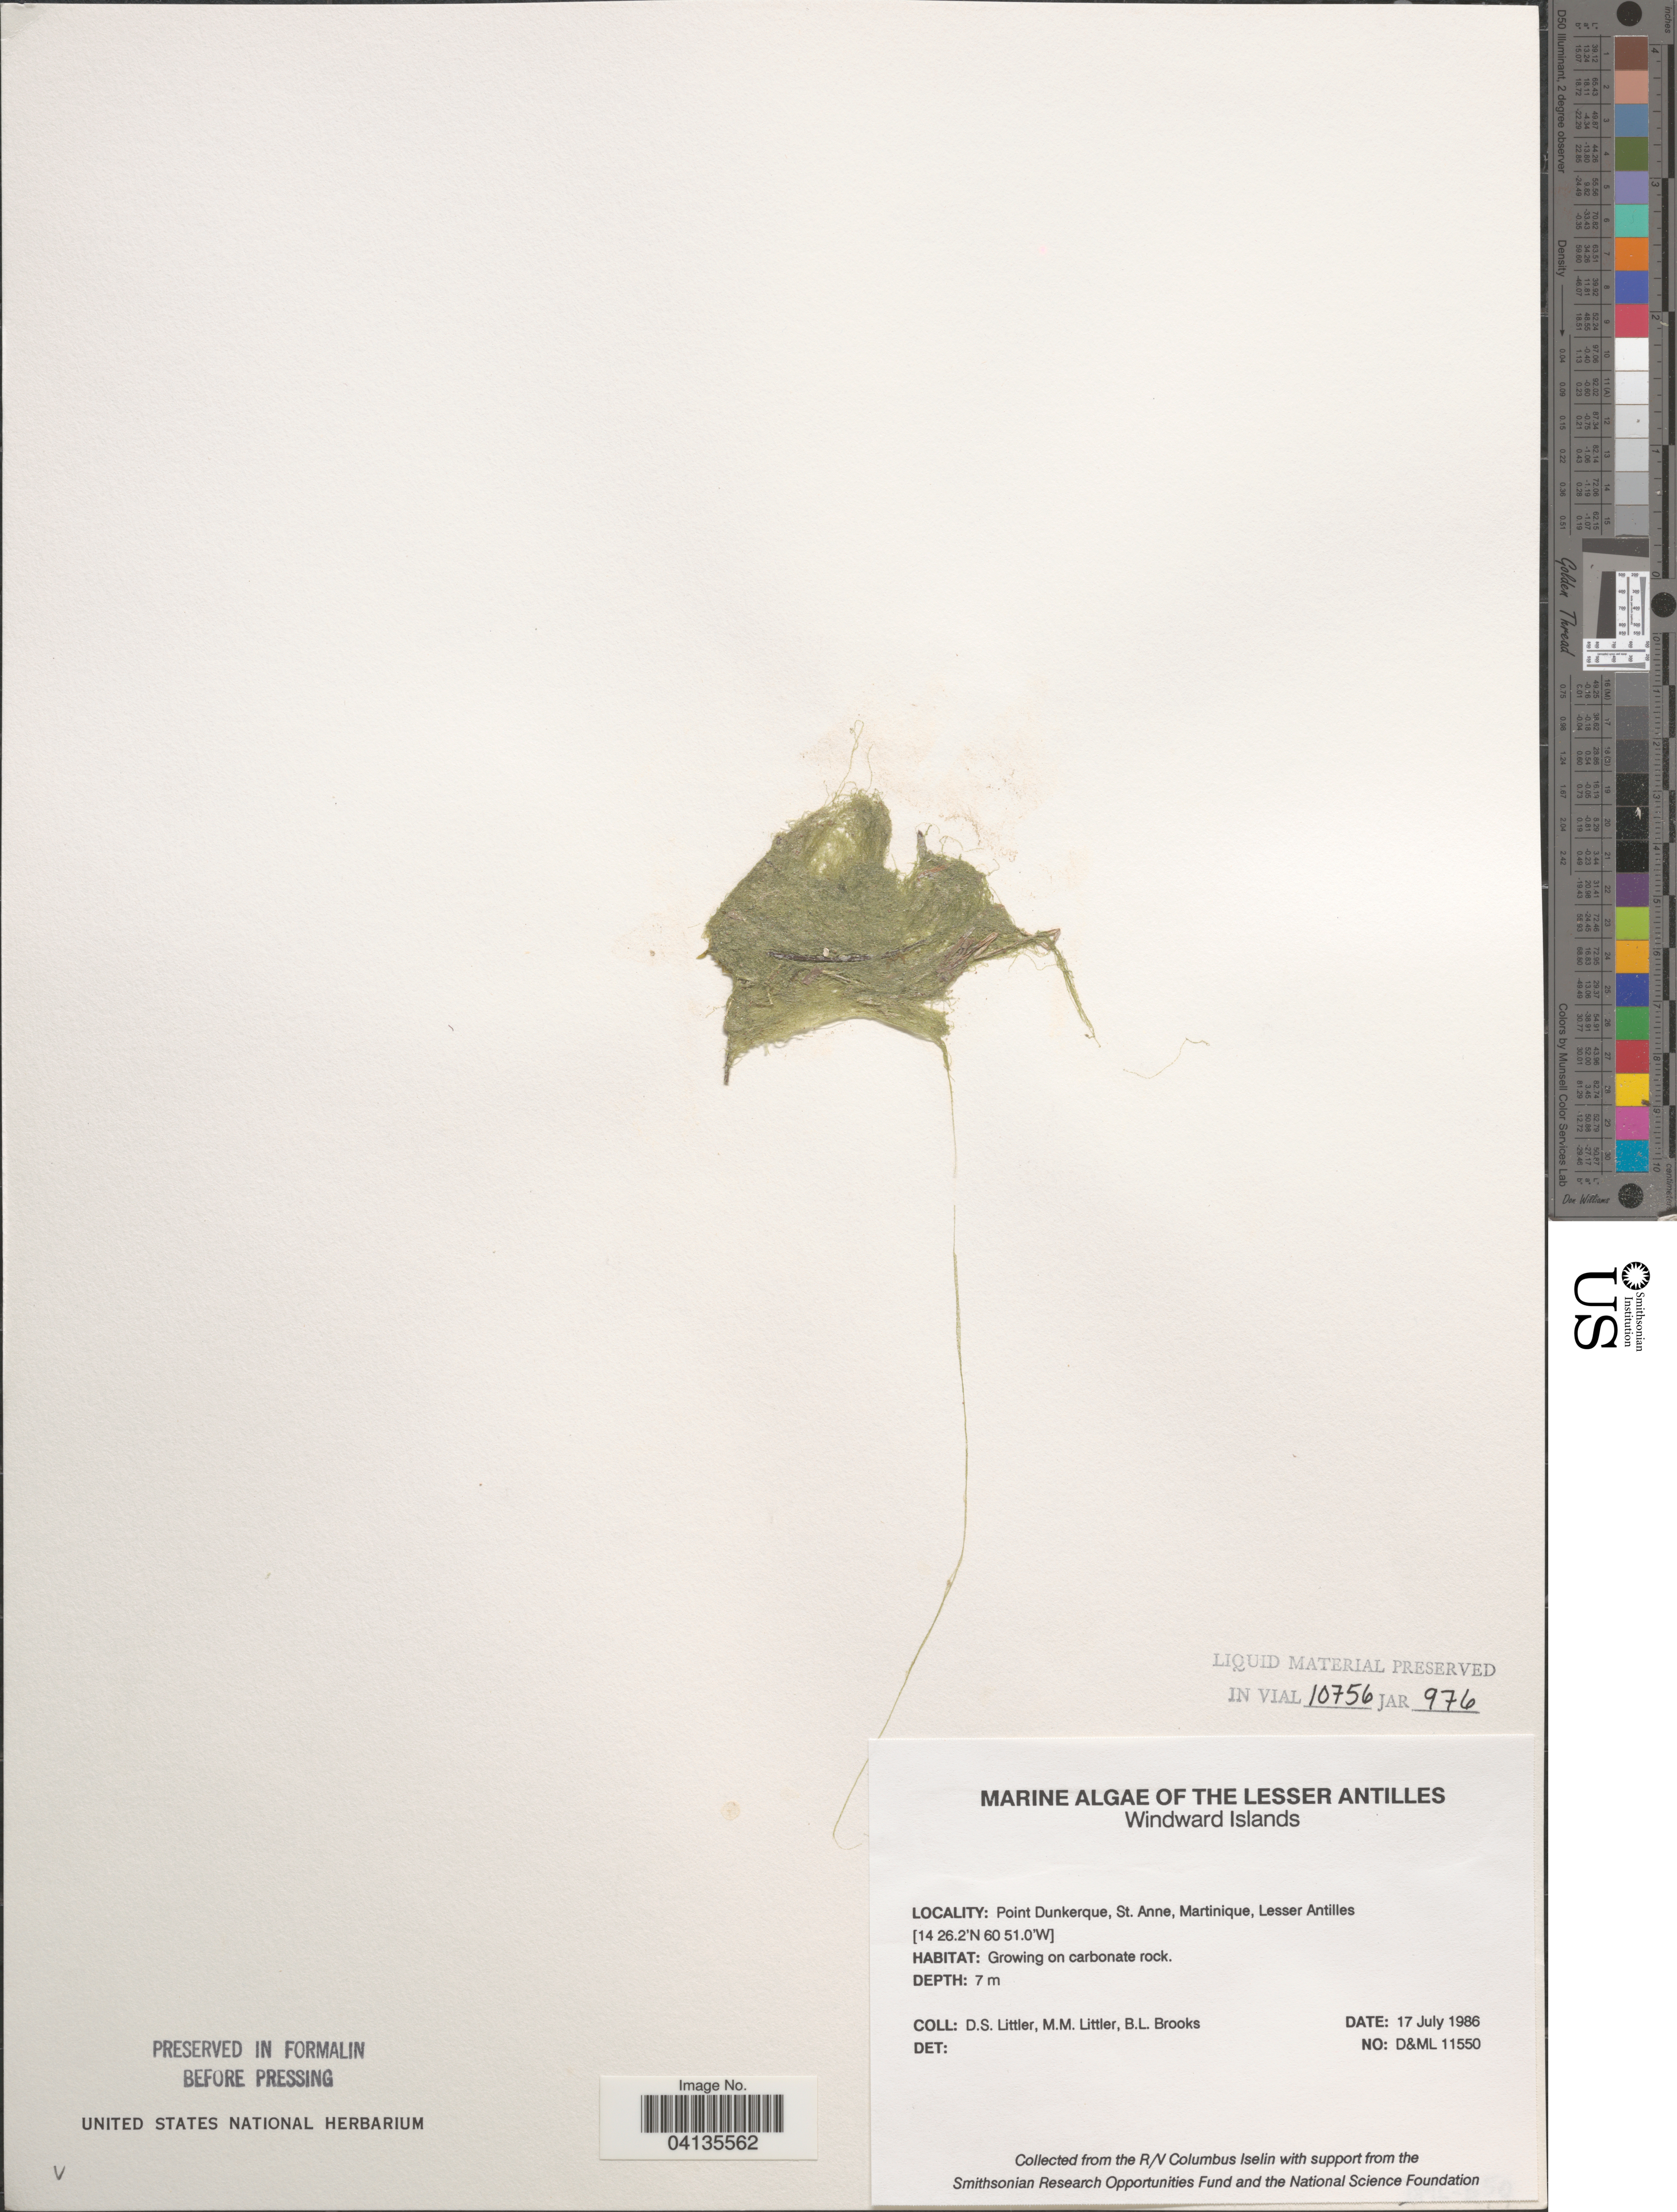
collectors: D. S. Littler & B. Brooks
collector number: D&ML11550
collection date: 1986-07-17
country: Martinique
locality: The Lesser Antilles. Windward Islands. Point Dunkerque, St. Anne, Lesser Antilles.